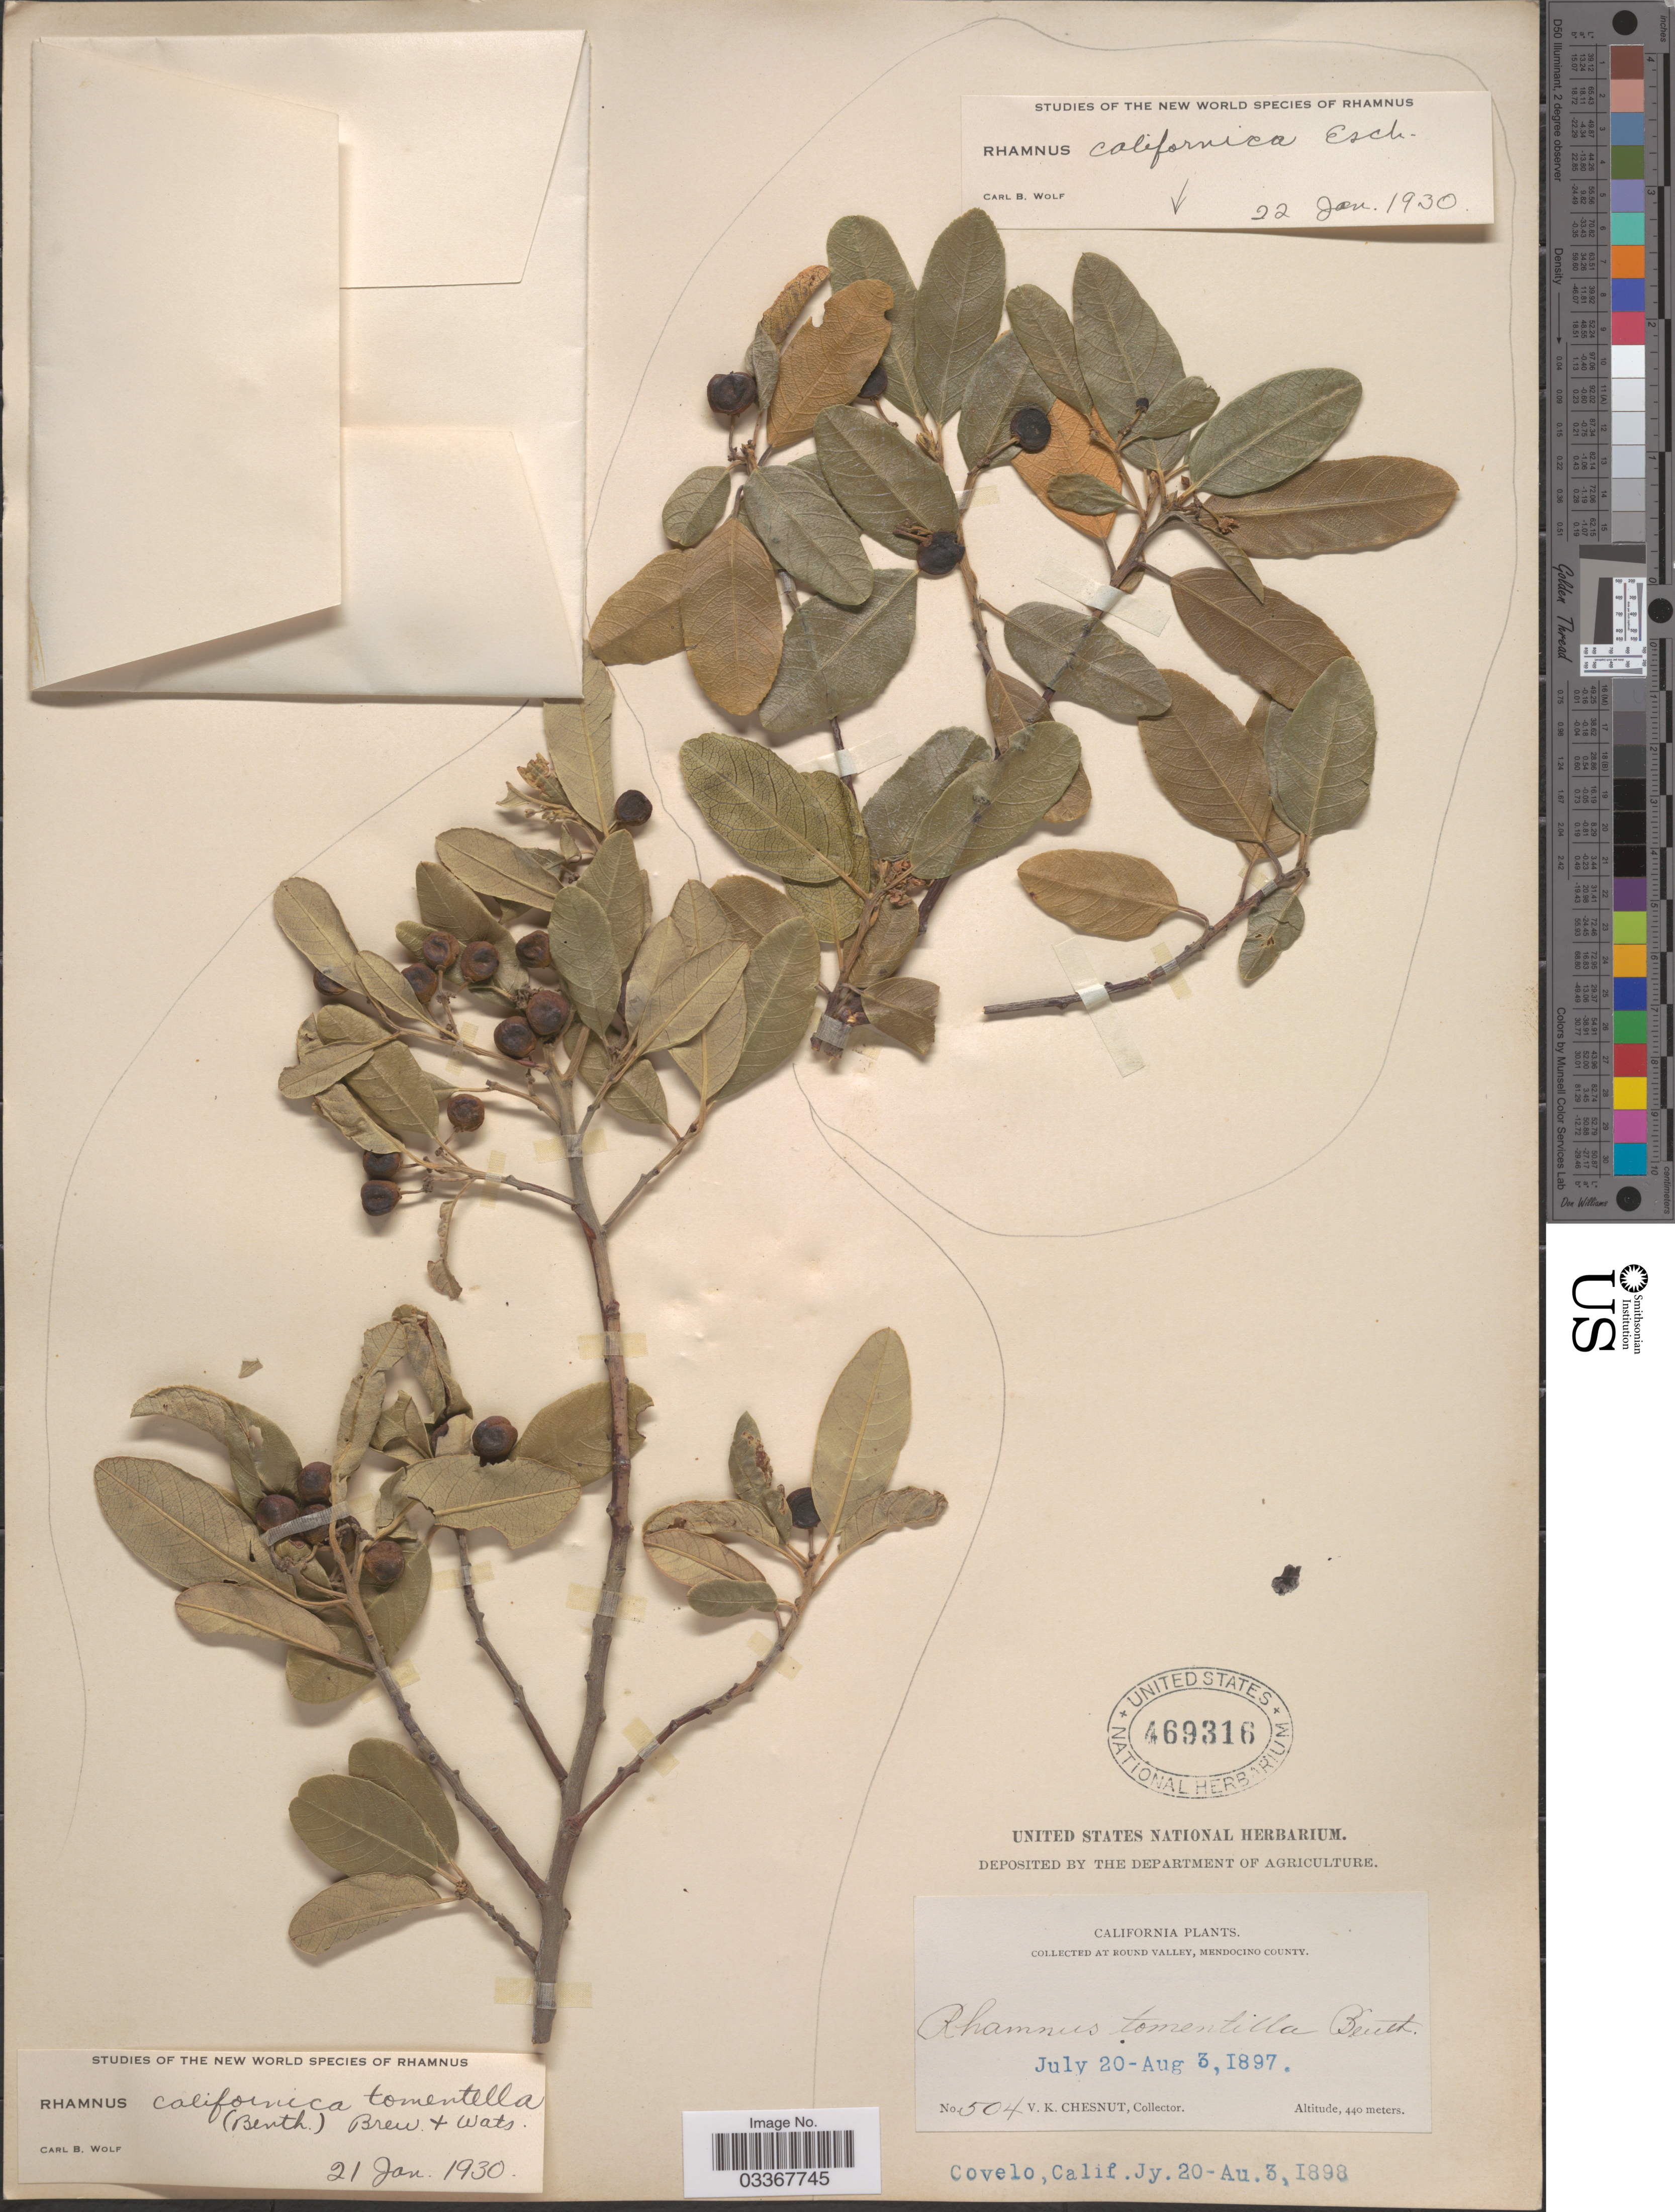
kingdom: Plantae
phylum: Tracheophyta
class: Magnoliopsida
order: Rosales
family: Rhamnaceae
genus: Frangula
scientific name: Frangula californica subsp. tomentella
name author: (Benth.) Kartesz & Gandhi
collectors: V. Chesnut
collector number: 504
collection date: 1897-07-20/1897-08-03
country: United States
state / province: California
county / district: Mendocino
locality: At Round Valley, Mendocino County, Covelo.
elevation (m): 440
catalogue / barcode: US 469316